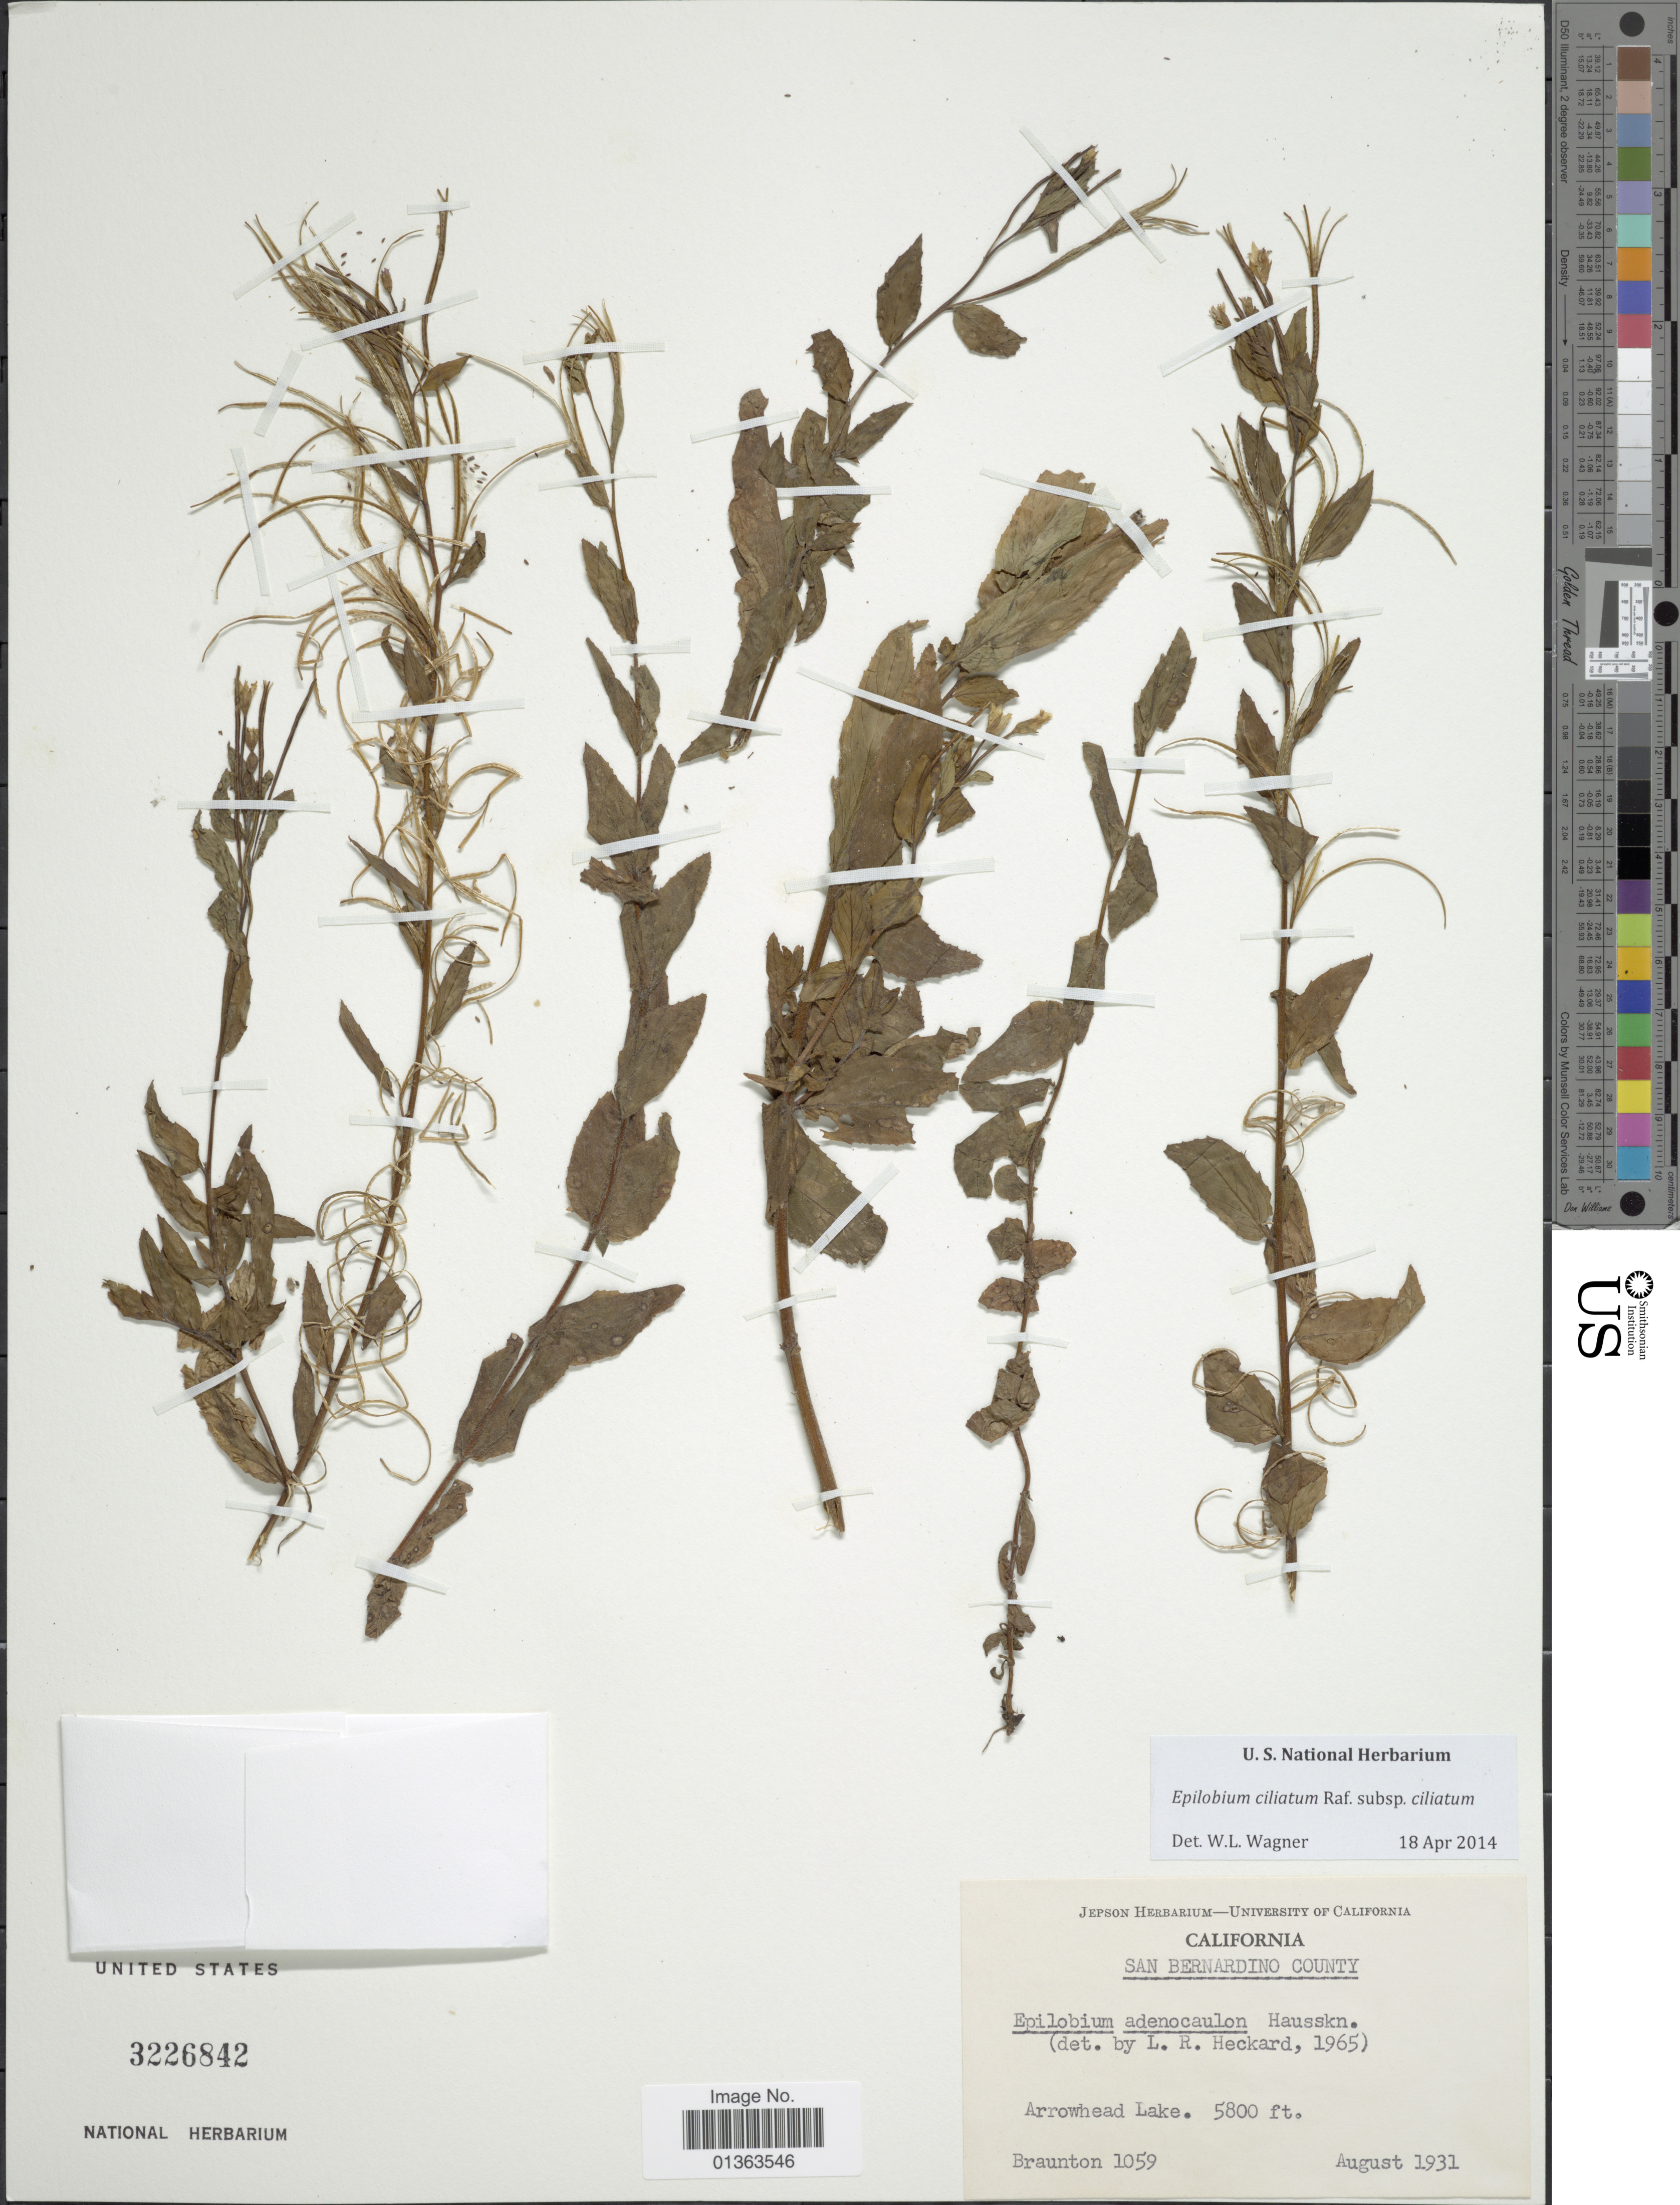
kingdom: Plantae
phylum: Tracheophyta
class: Magnoliopsida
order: Myrtales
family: Onagraceae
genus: Epilobium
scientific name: Epilobium ciliatum subsp. ciliatum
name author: Raf.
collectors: E. Braunton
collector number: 1059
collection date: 1931-08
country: United States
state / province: California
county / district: San Bernardino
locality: San Bernardino County. Arrowhead Lake.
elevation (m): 1768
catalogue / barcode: US 3226842